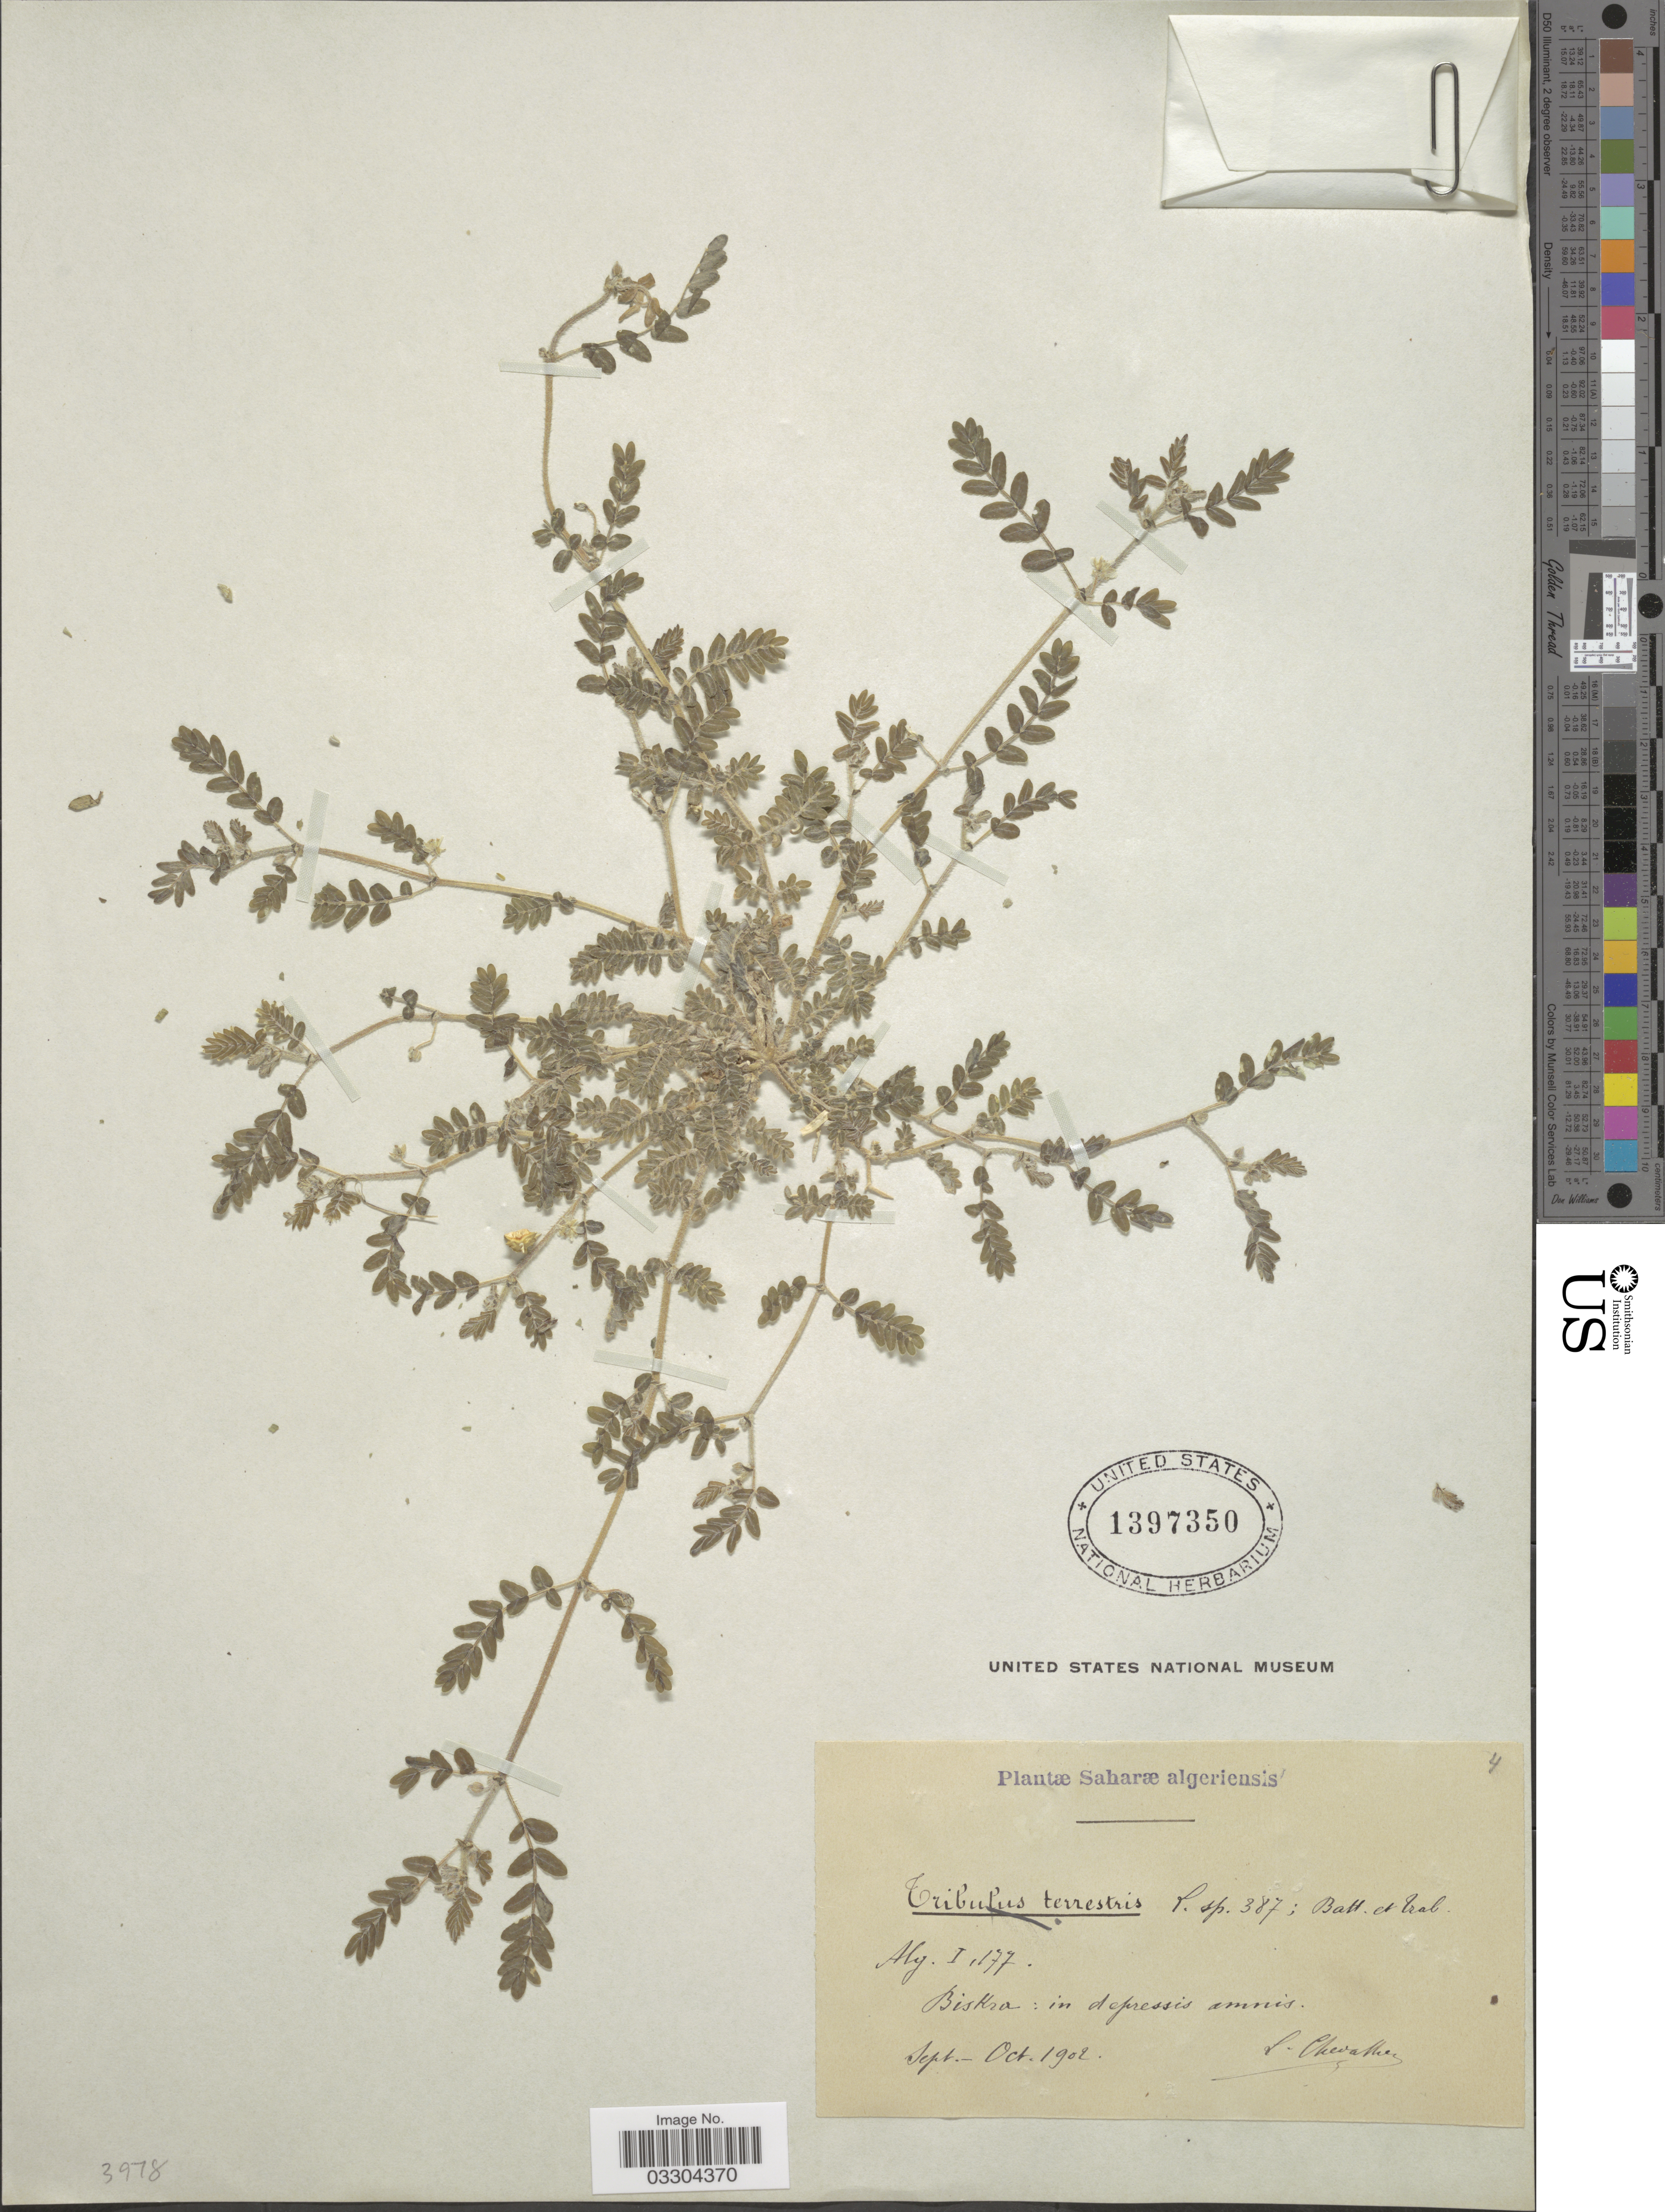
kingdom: Plantae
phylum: Tracheophyta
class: Magnoliopsida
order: Zygophyllales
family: Zygophyllaceae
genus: Tribulus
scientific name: Tribulus terrestris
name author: L.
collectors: L. Chevallier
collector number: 4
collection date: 1902-09/1902-10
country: Algeria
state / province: Biskra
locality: Saharæ algeriensis.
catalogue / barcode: US 1397350